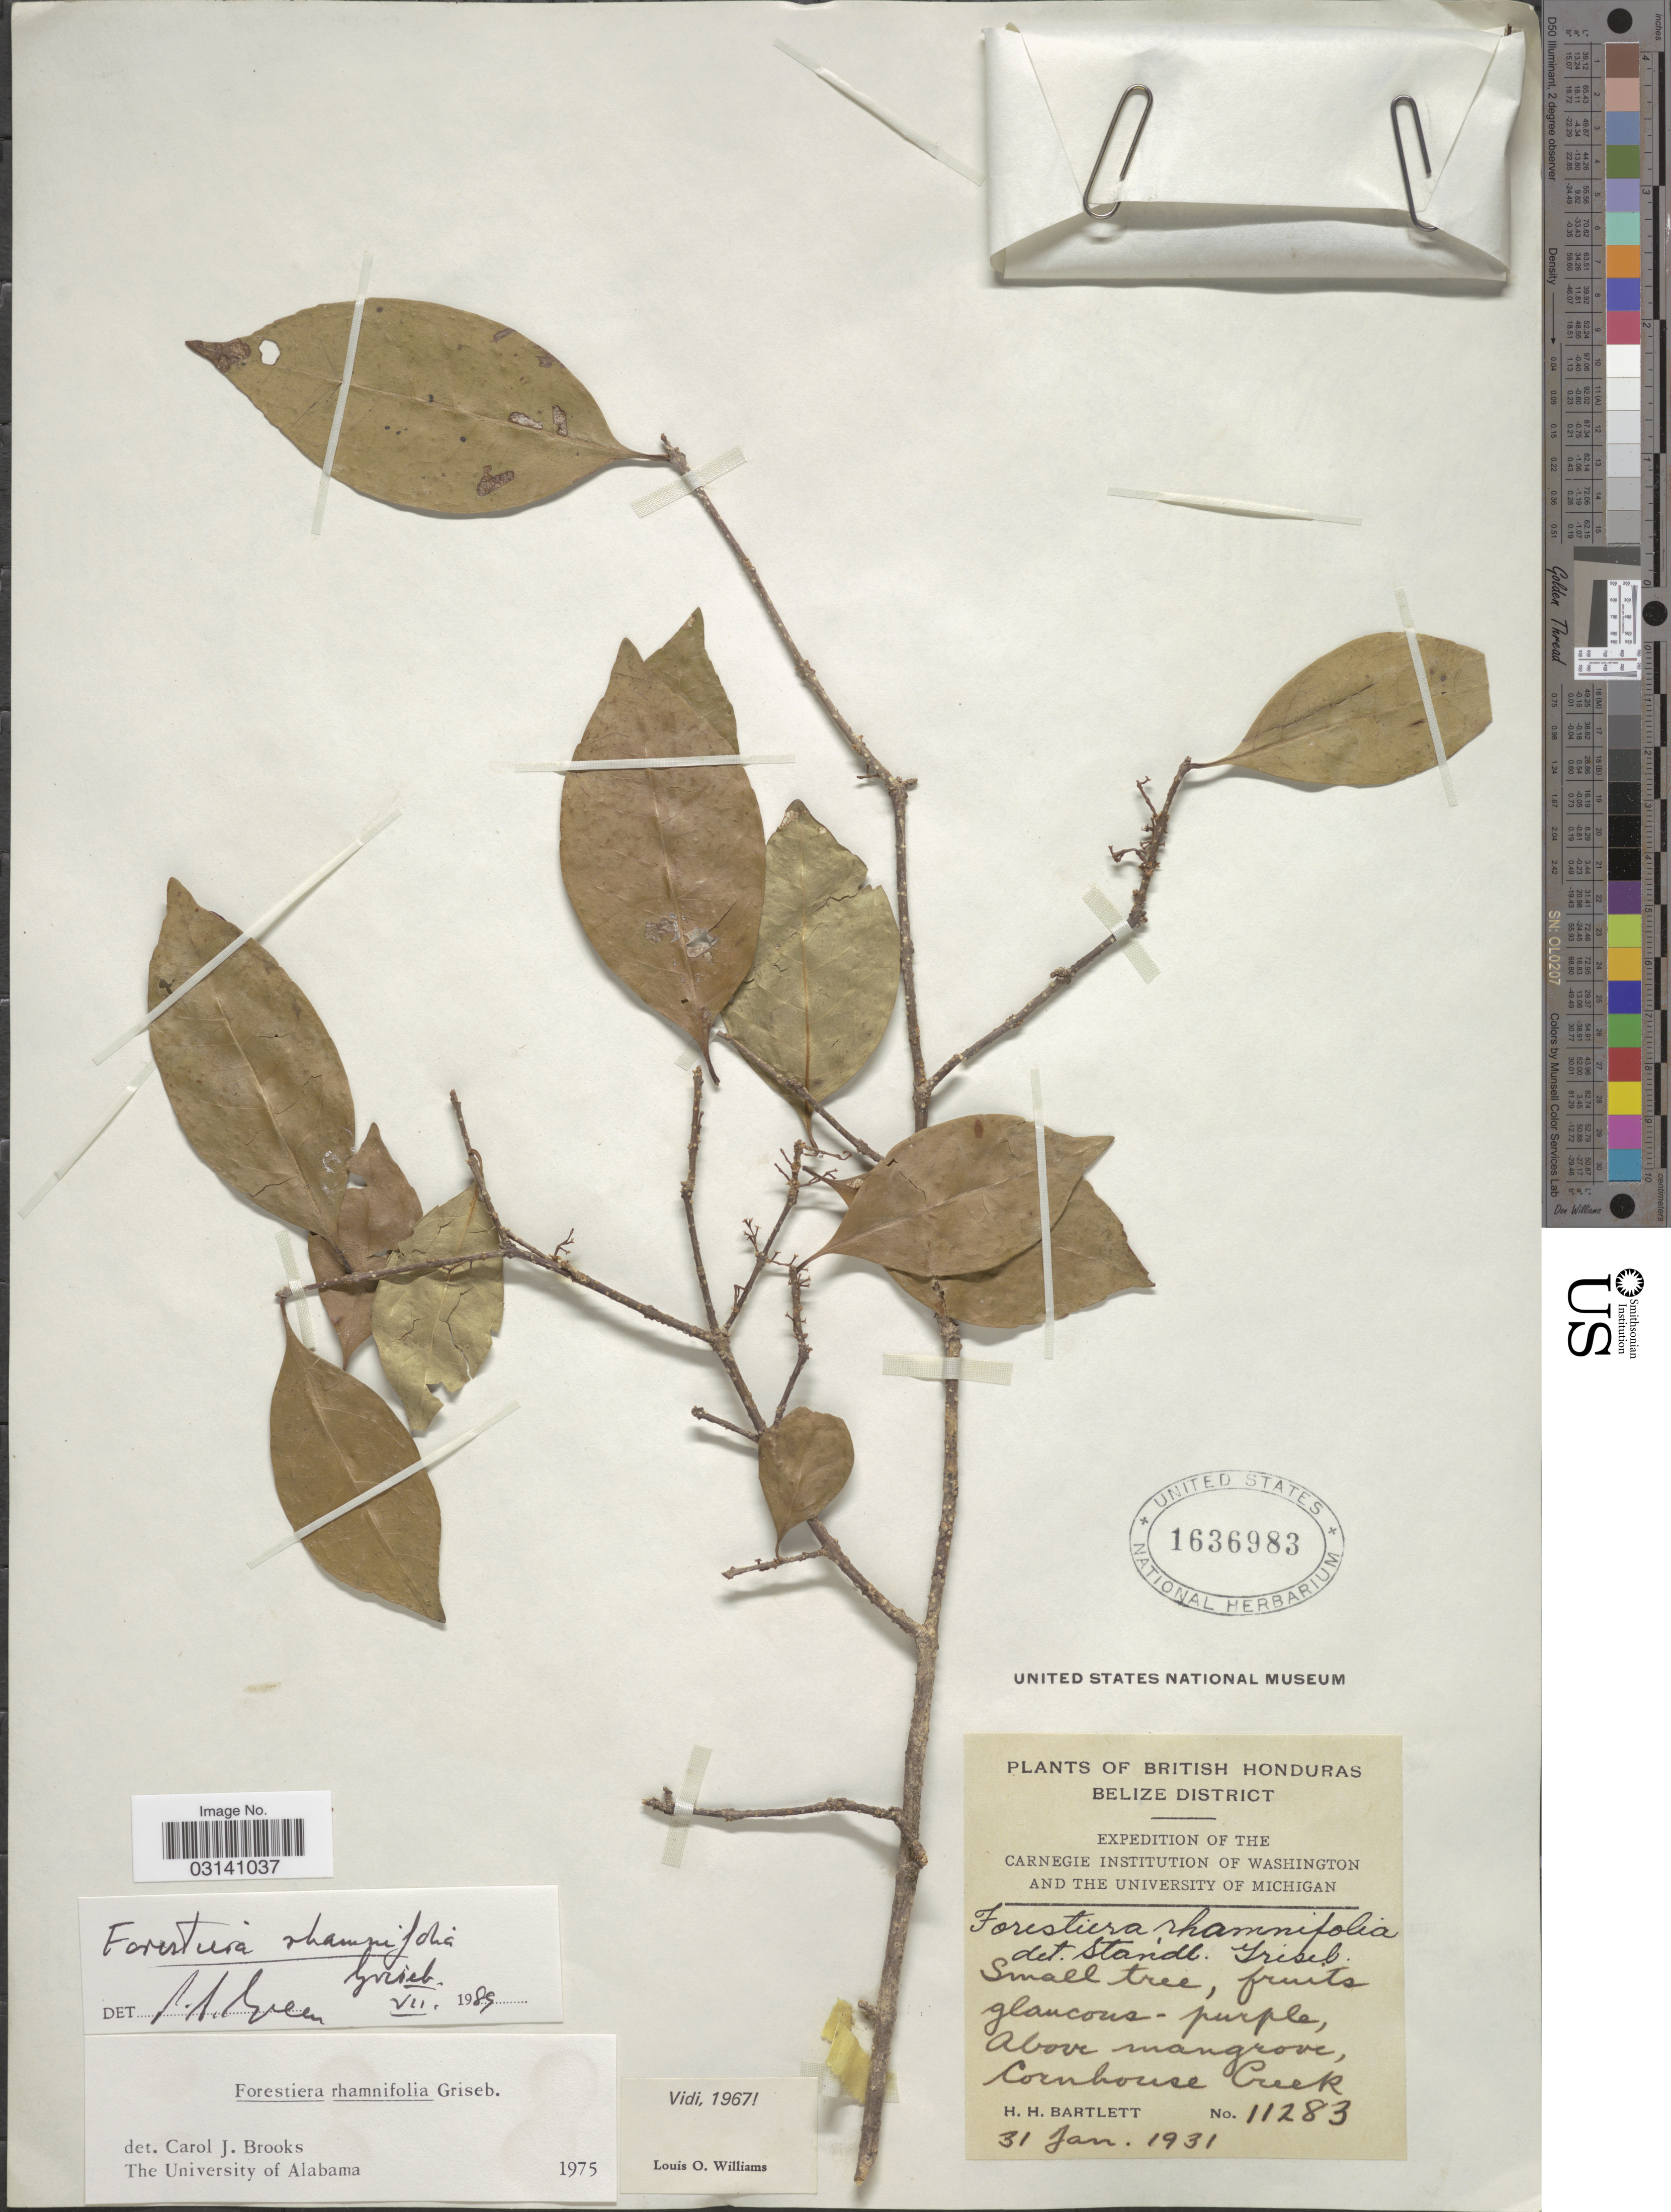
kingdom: Plantae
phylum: Tracheophyta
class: Magnoliopsida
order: Lamiales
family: Oleaceae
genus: Forestiera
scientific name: Forestiera rhamnifolia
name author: Griseb.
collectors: H. H. Bartlett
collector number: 11283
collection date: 1931-01-31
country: Belize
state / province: Belize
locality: British Honduras. Belize District. Cornhouse Creek.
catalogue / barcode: US 1636983